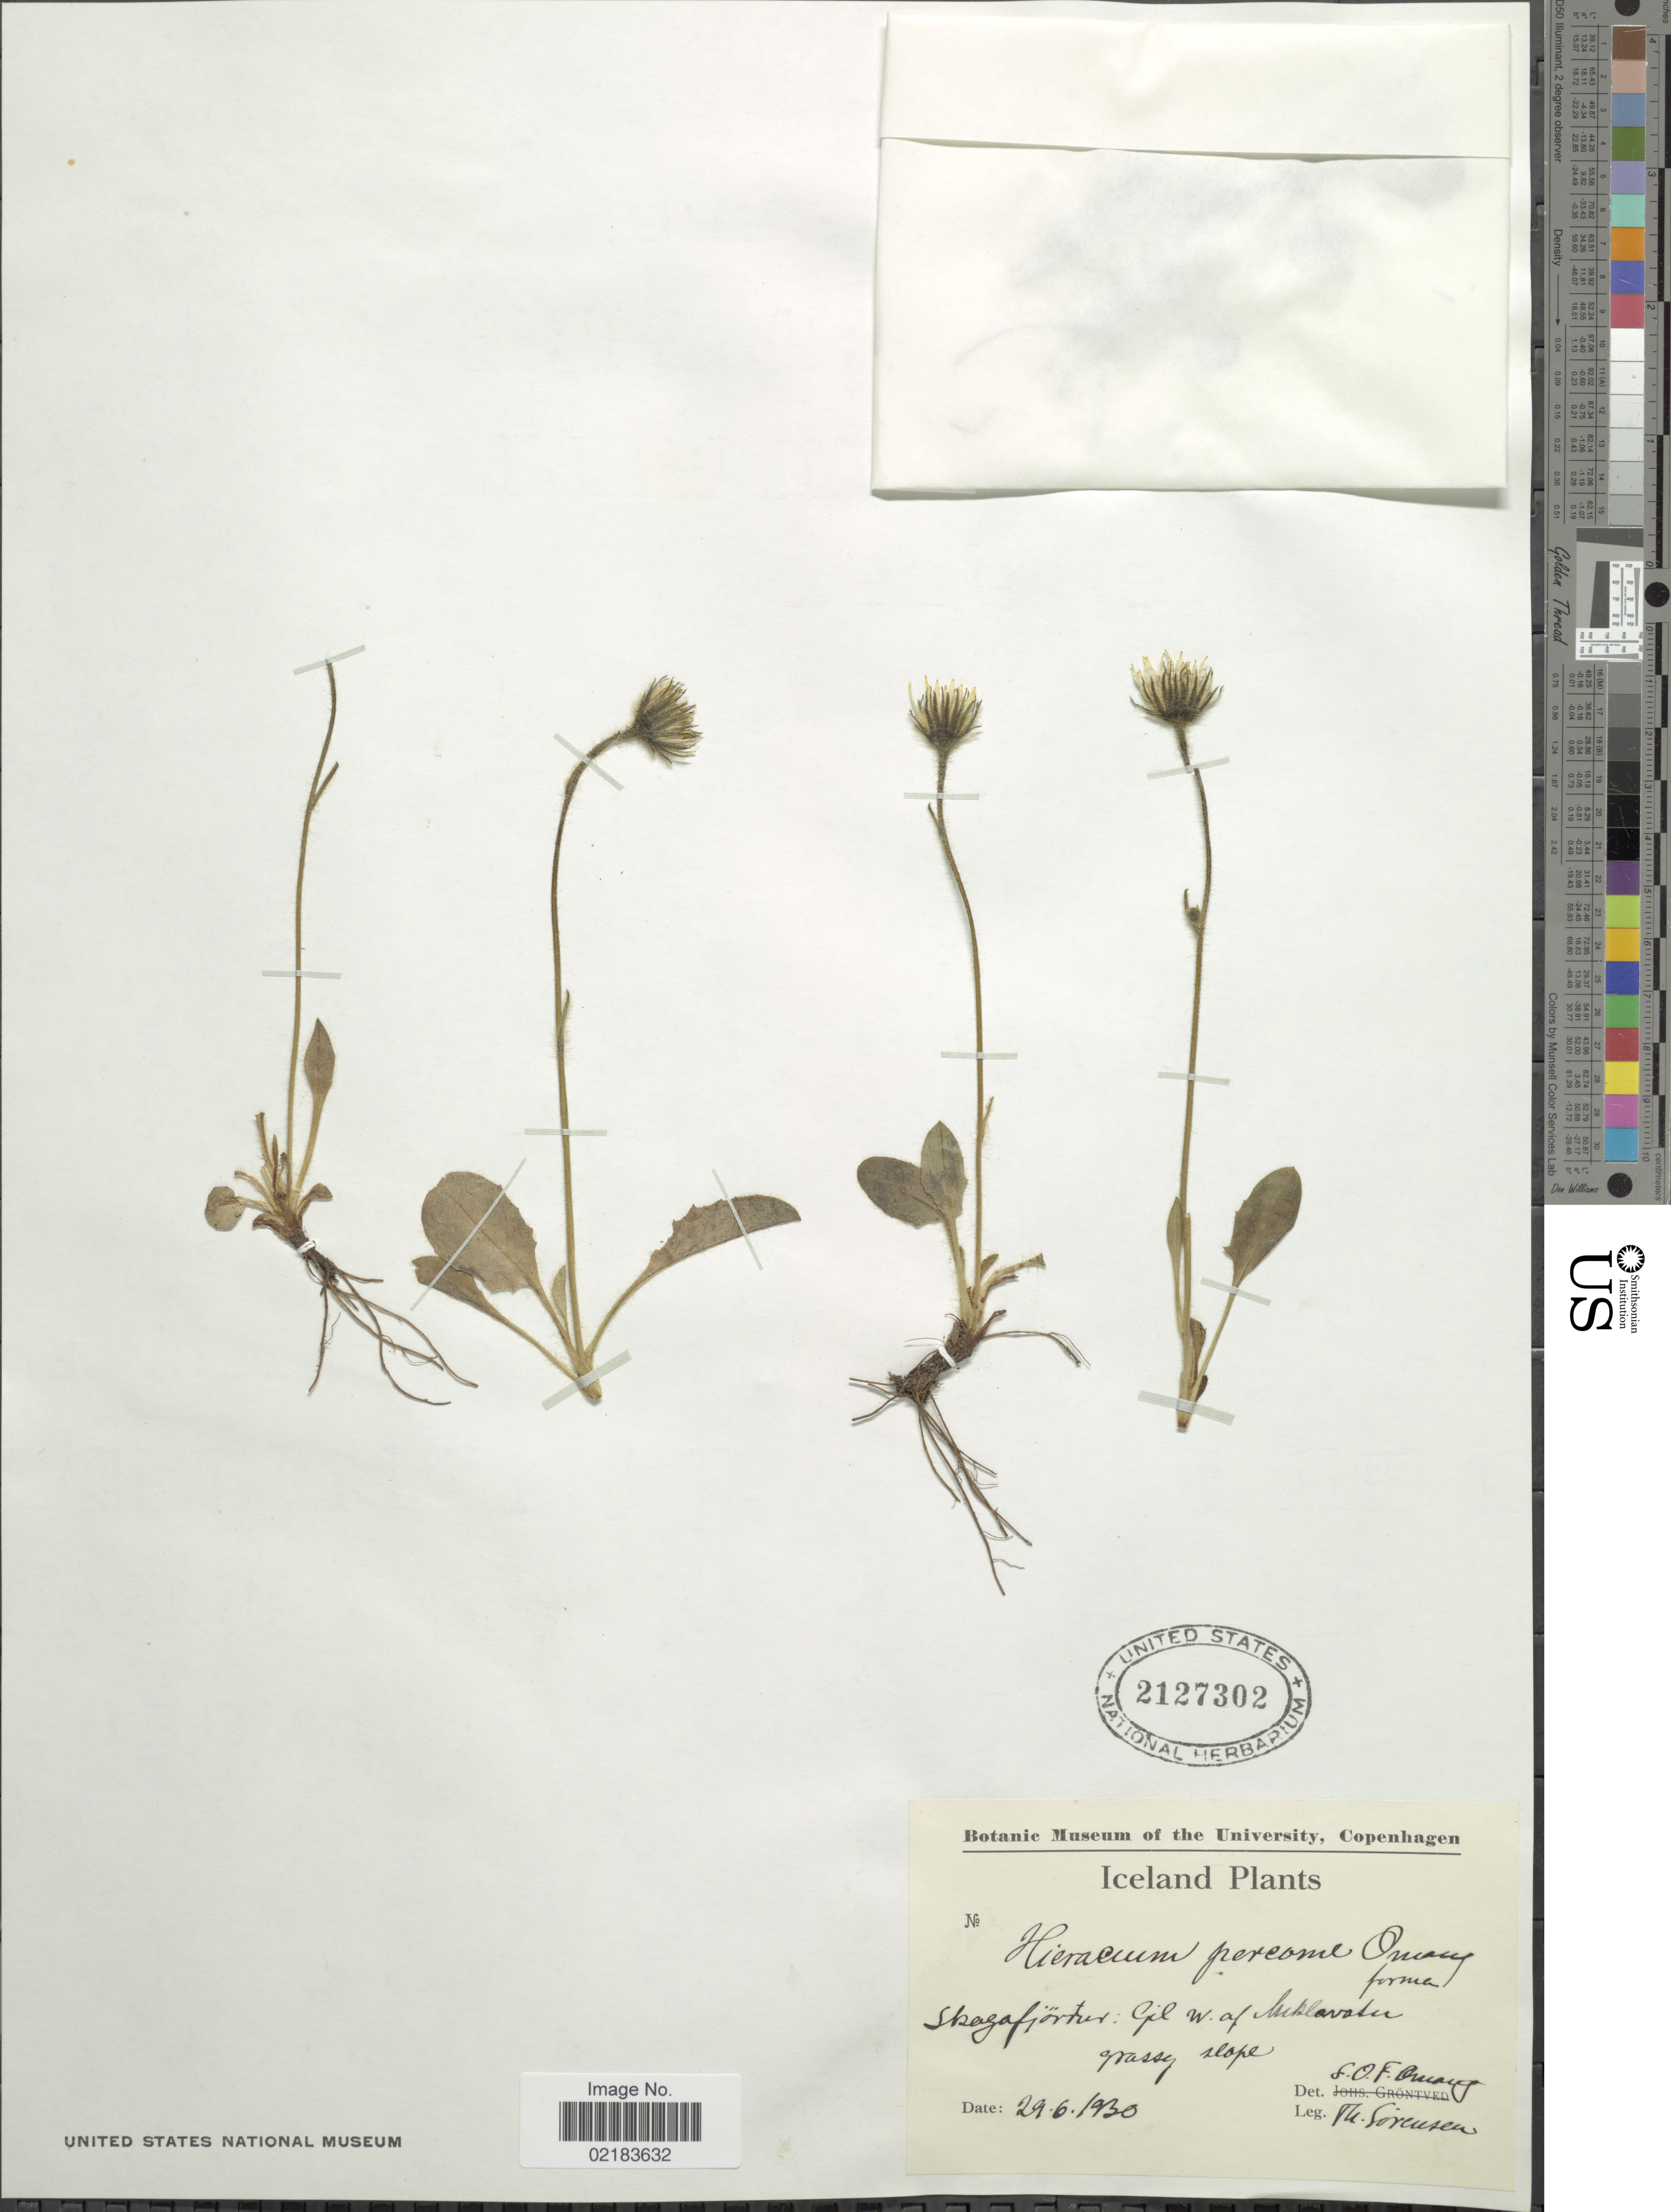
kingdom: Plantae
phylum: Tracheophyta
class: Magnoliopsida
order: Asterales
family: Asteraceae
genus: Hieracium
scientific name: Hieracium percome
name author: Omang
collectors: T. Sorensen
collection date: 1930-06-29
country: Iceland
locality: Skagafjörtur, Gil W. of Miklavater grassy slope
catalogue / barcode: US 2127302